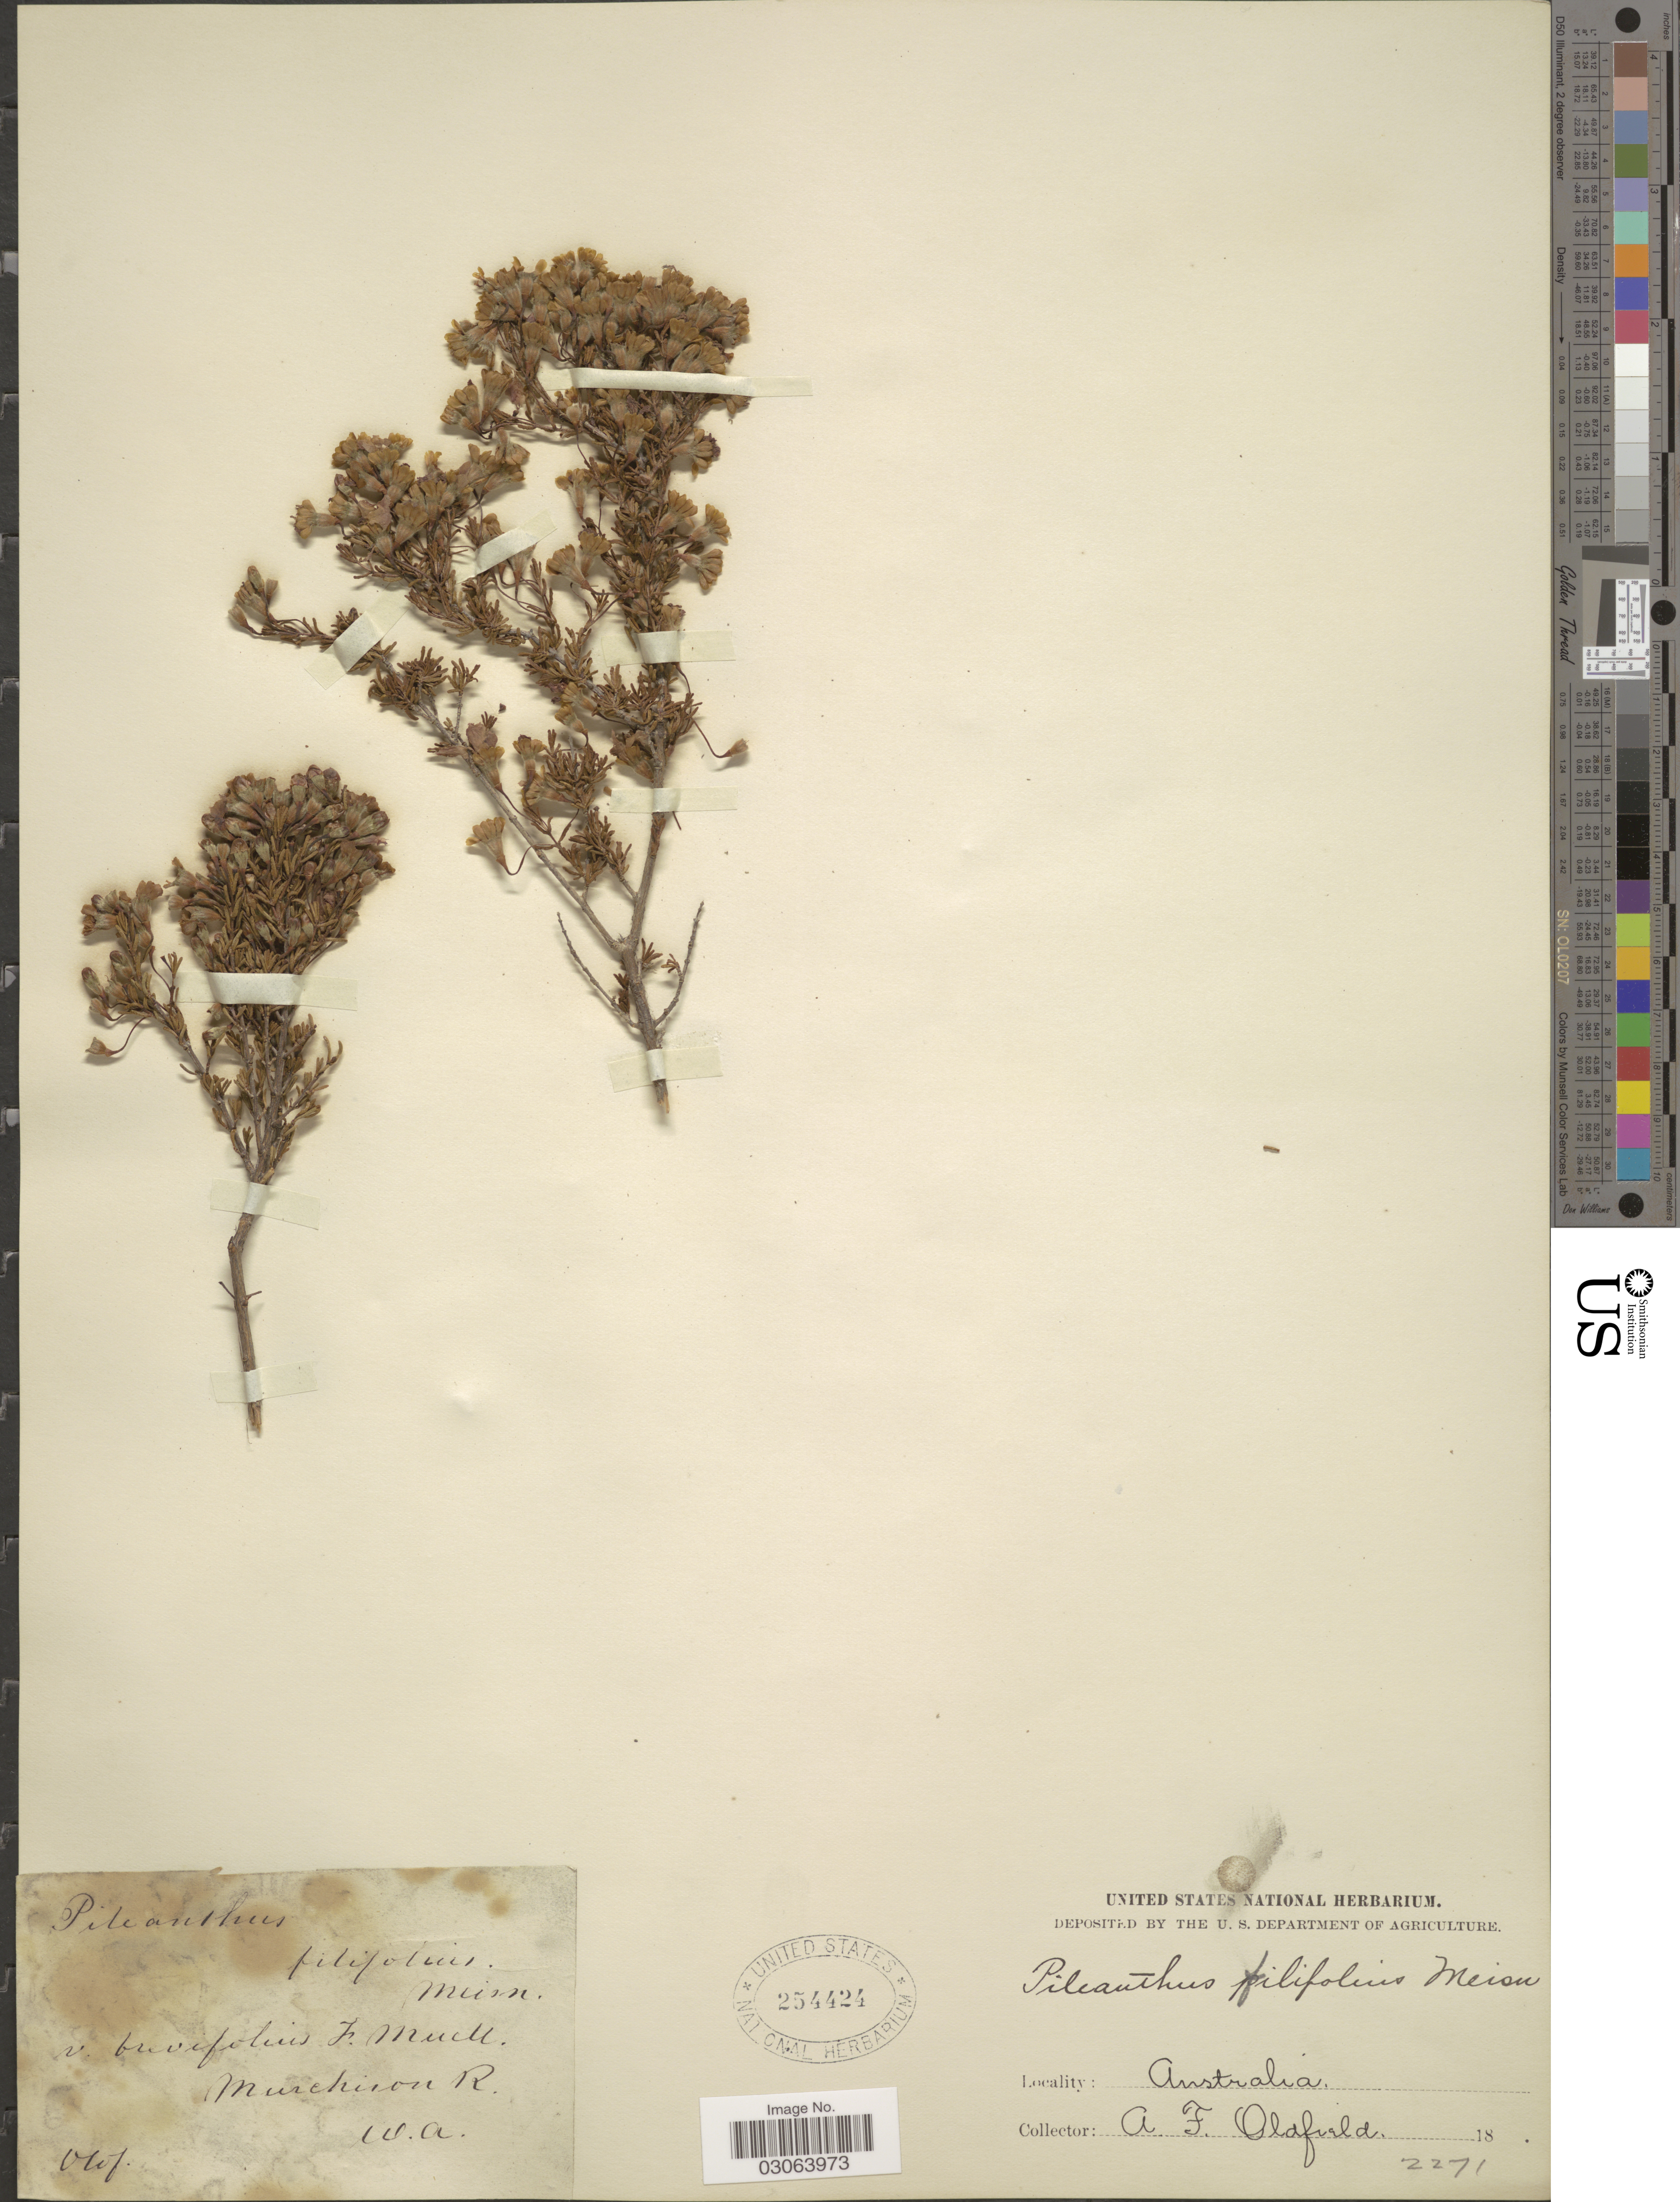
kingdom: Plantae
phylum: Tracheophyta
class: Magnoliopsida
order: Myrtales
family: Myrtaceae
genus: Pileanthus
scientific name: Pileanthus filifolius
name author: Meisn.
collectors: A. Oldfield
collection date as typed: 18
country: Australia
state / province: Western Australia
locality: Murchison R.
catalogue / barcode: US 254424